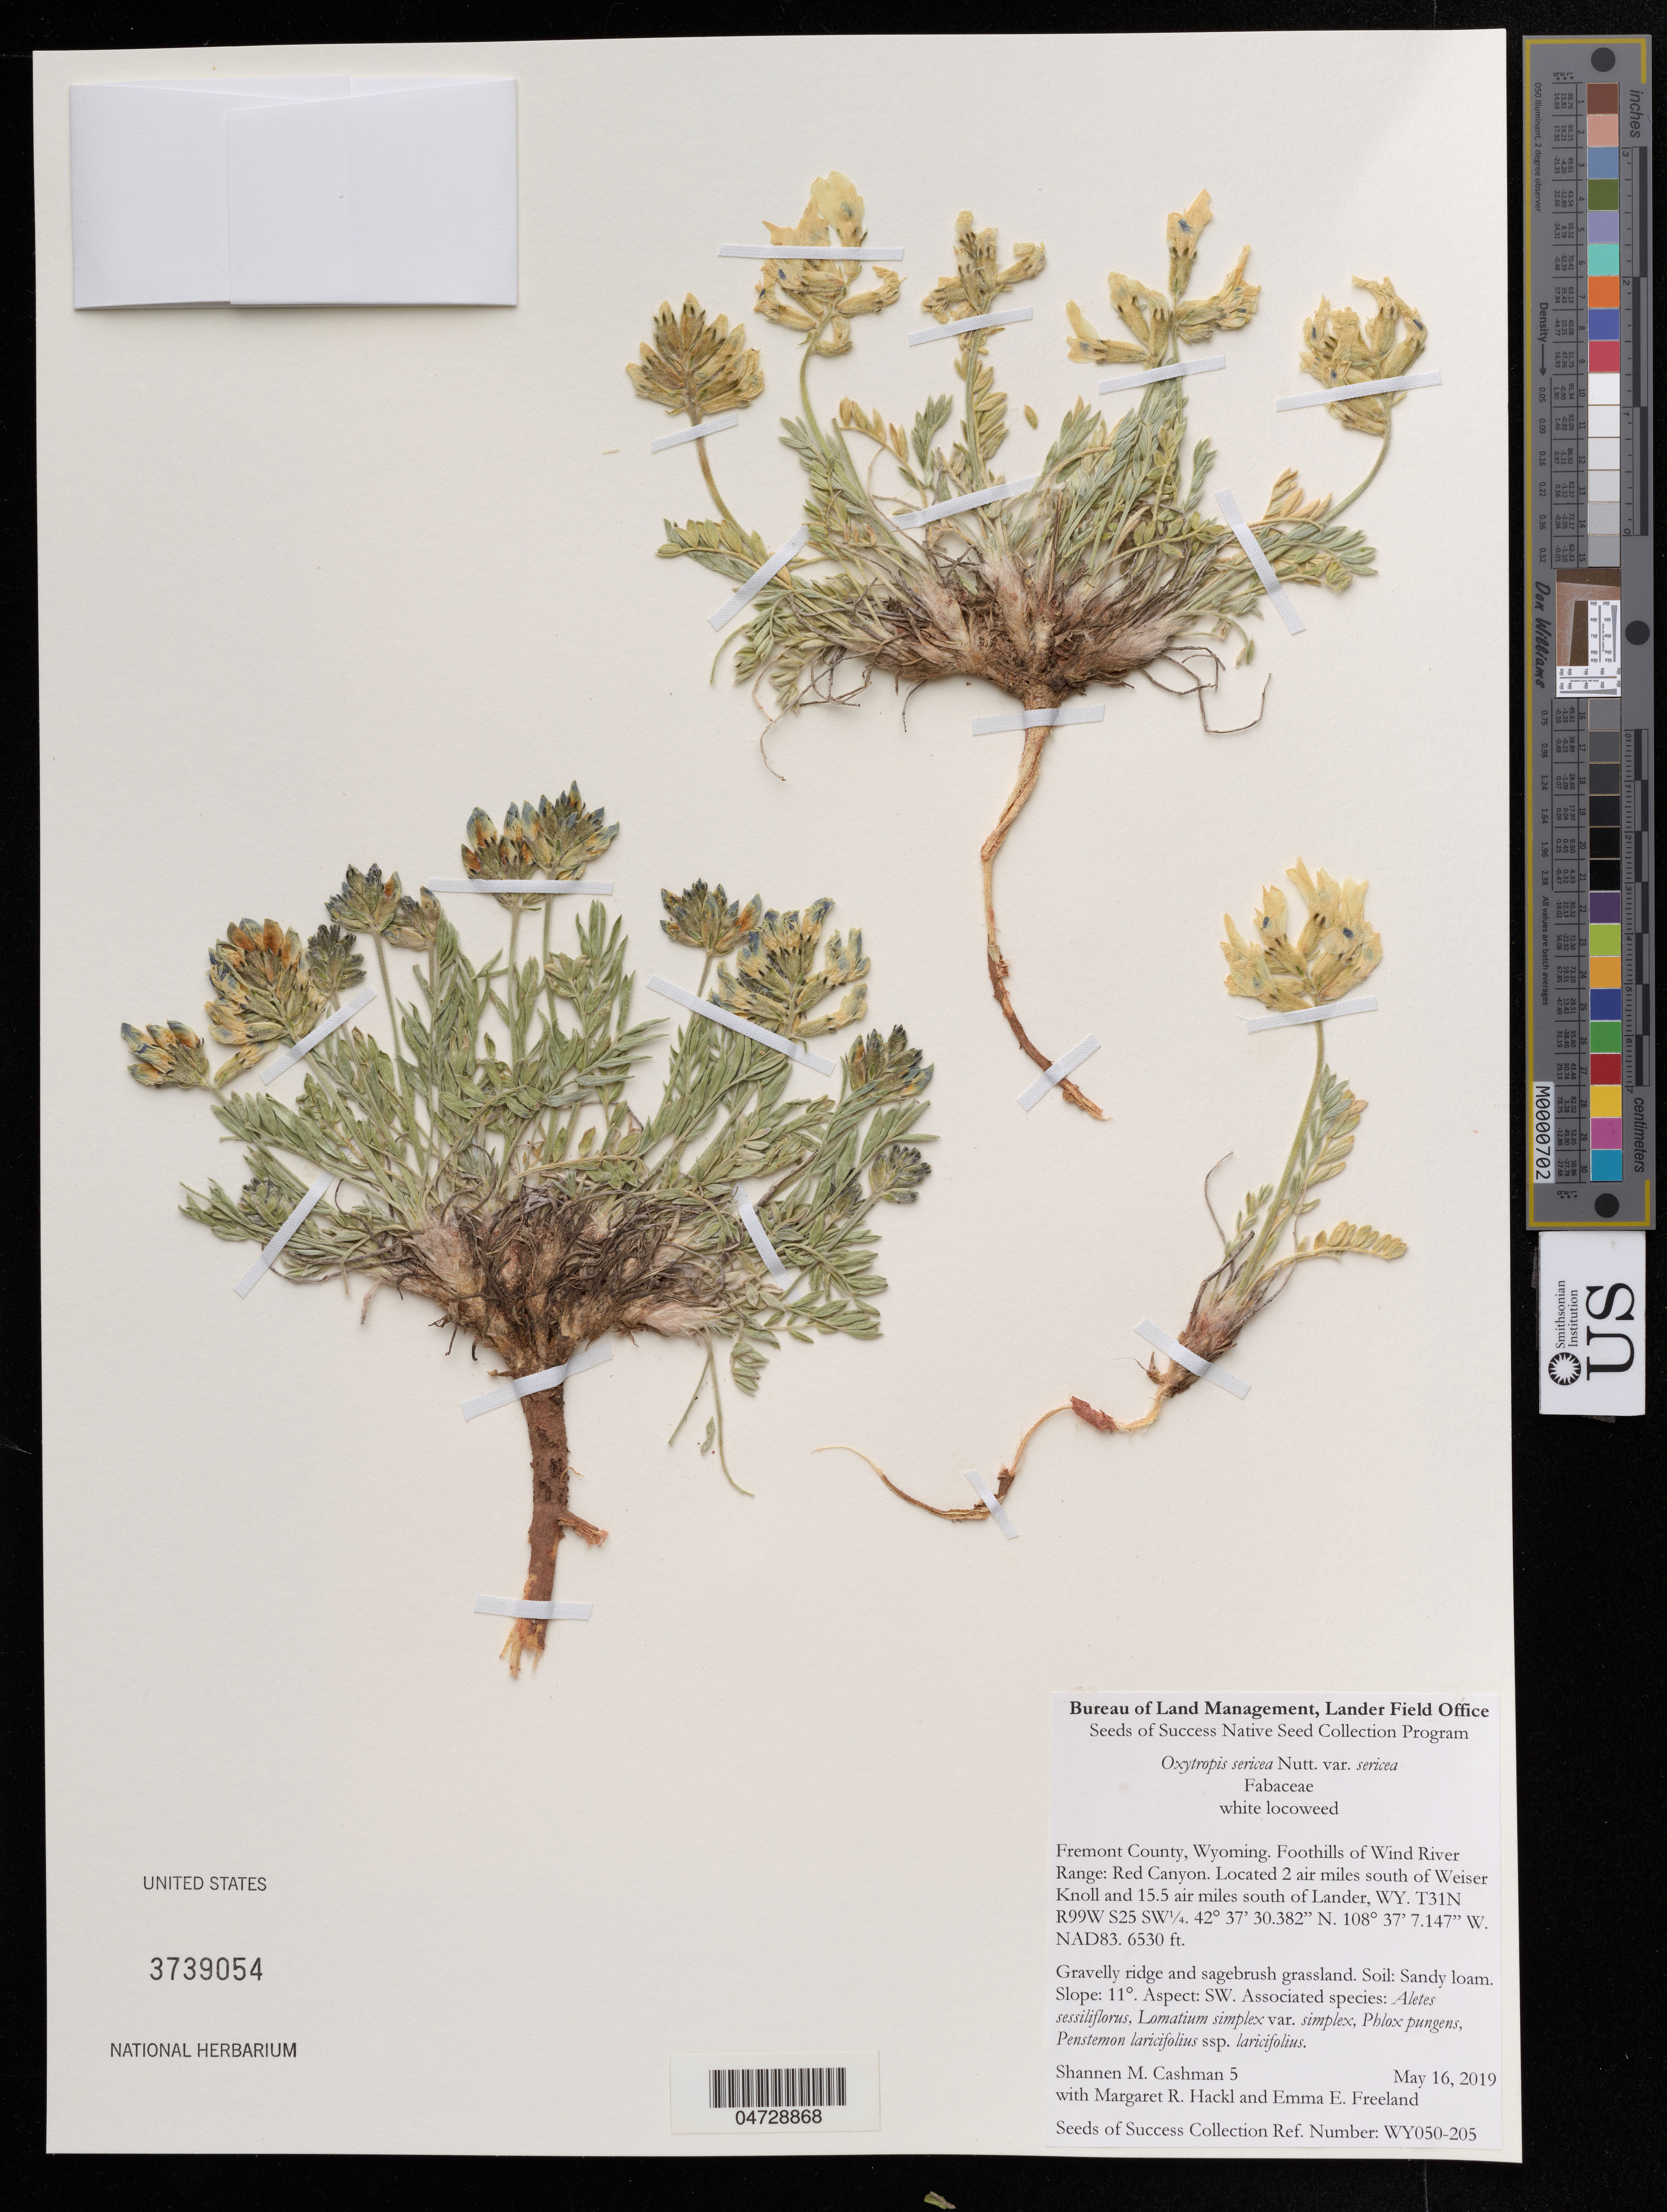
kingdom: Plantae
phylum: Tracheophyta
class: Magnoliopsida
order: Fabales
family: Fabaceae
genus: Oxytropis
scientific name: Oxytropis sericea var. sericea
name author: Nutt.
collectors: C. Shannen M., M. Hackl & E. Freeland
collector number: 5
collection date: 2019-05-16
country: United States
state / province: Wyoming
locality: Fremont County, 2 air miles south of Weiser Knoll and 15.5 air miles south of Lander.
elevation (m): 1990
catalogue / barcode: US 3739054